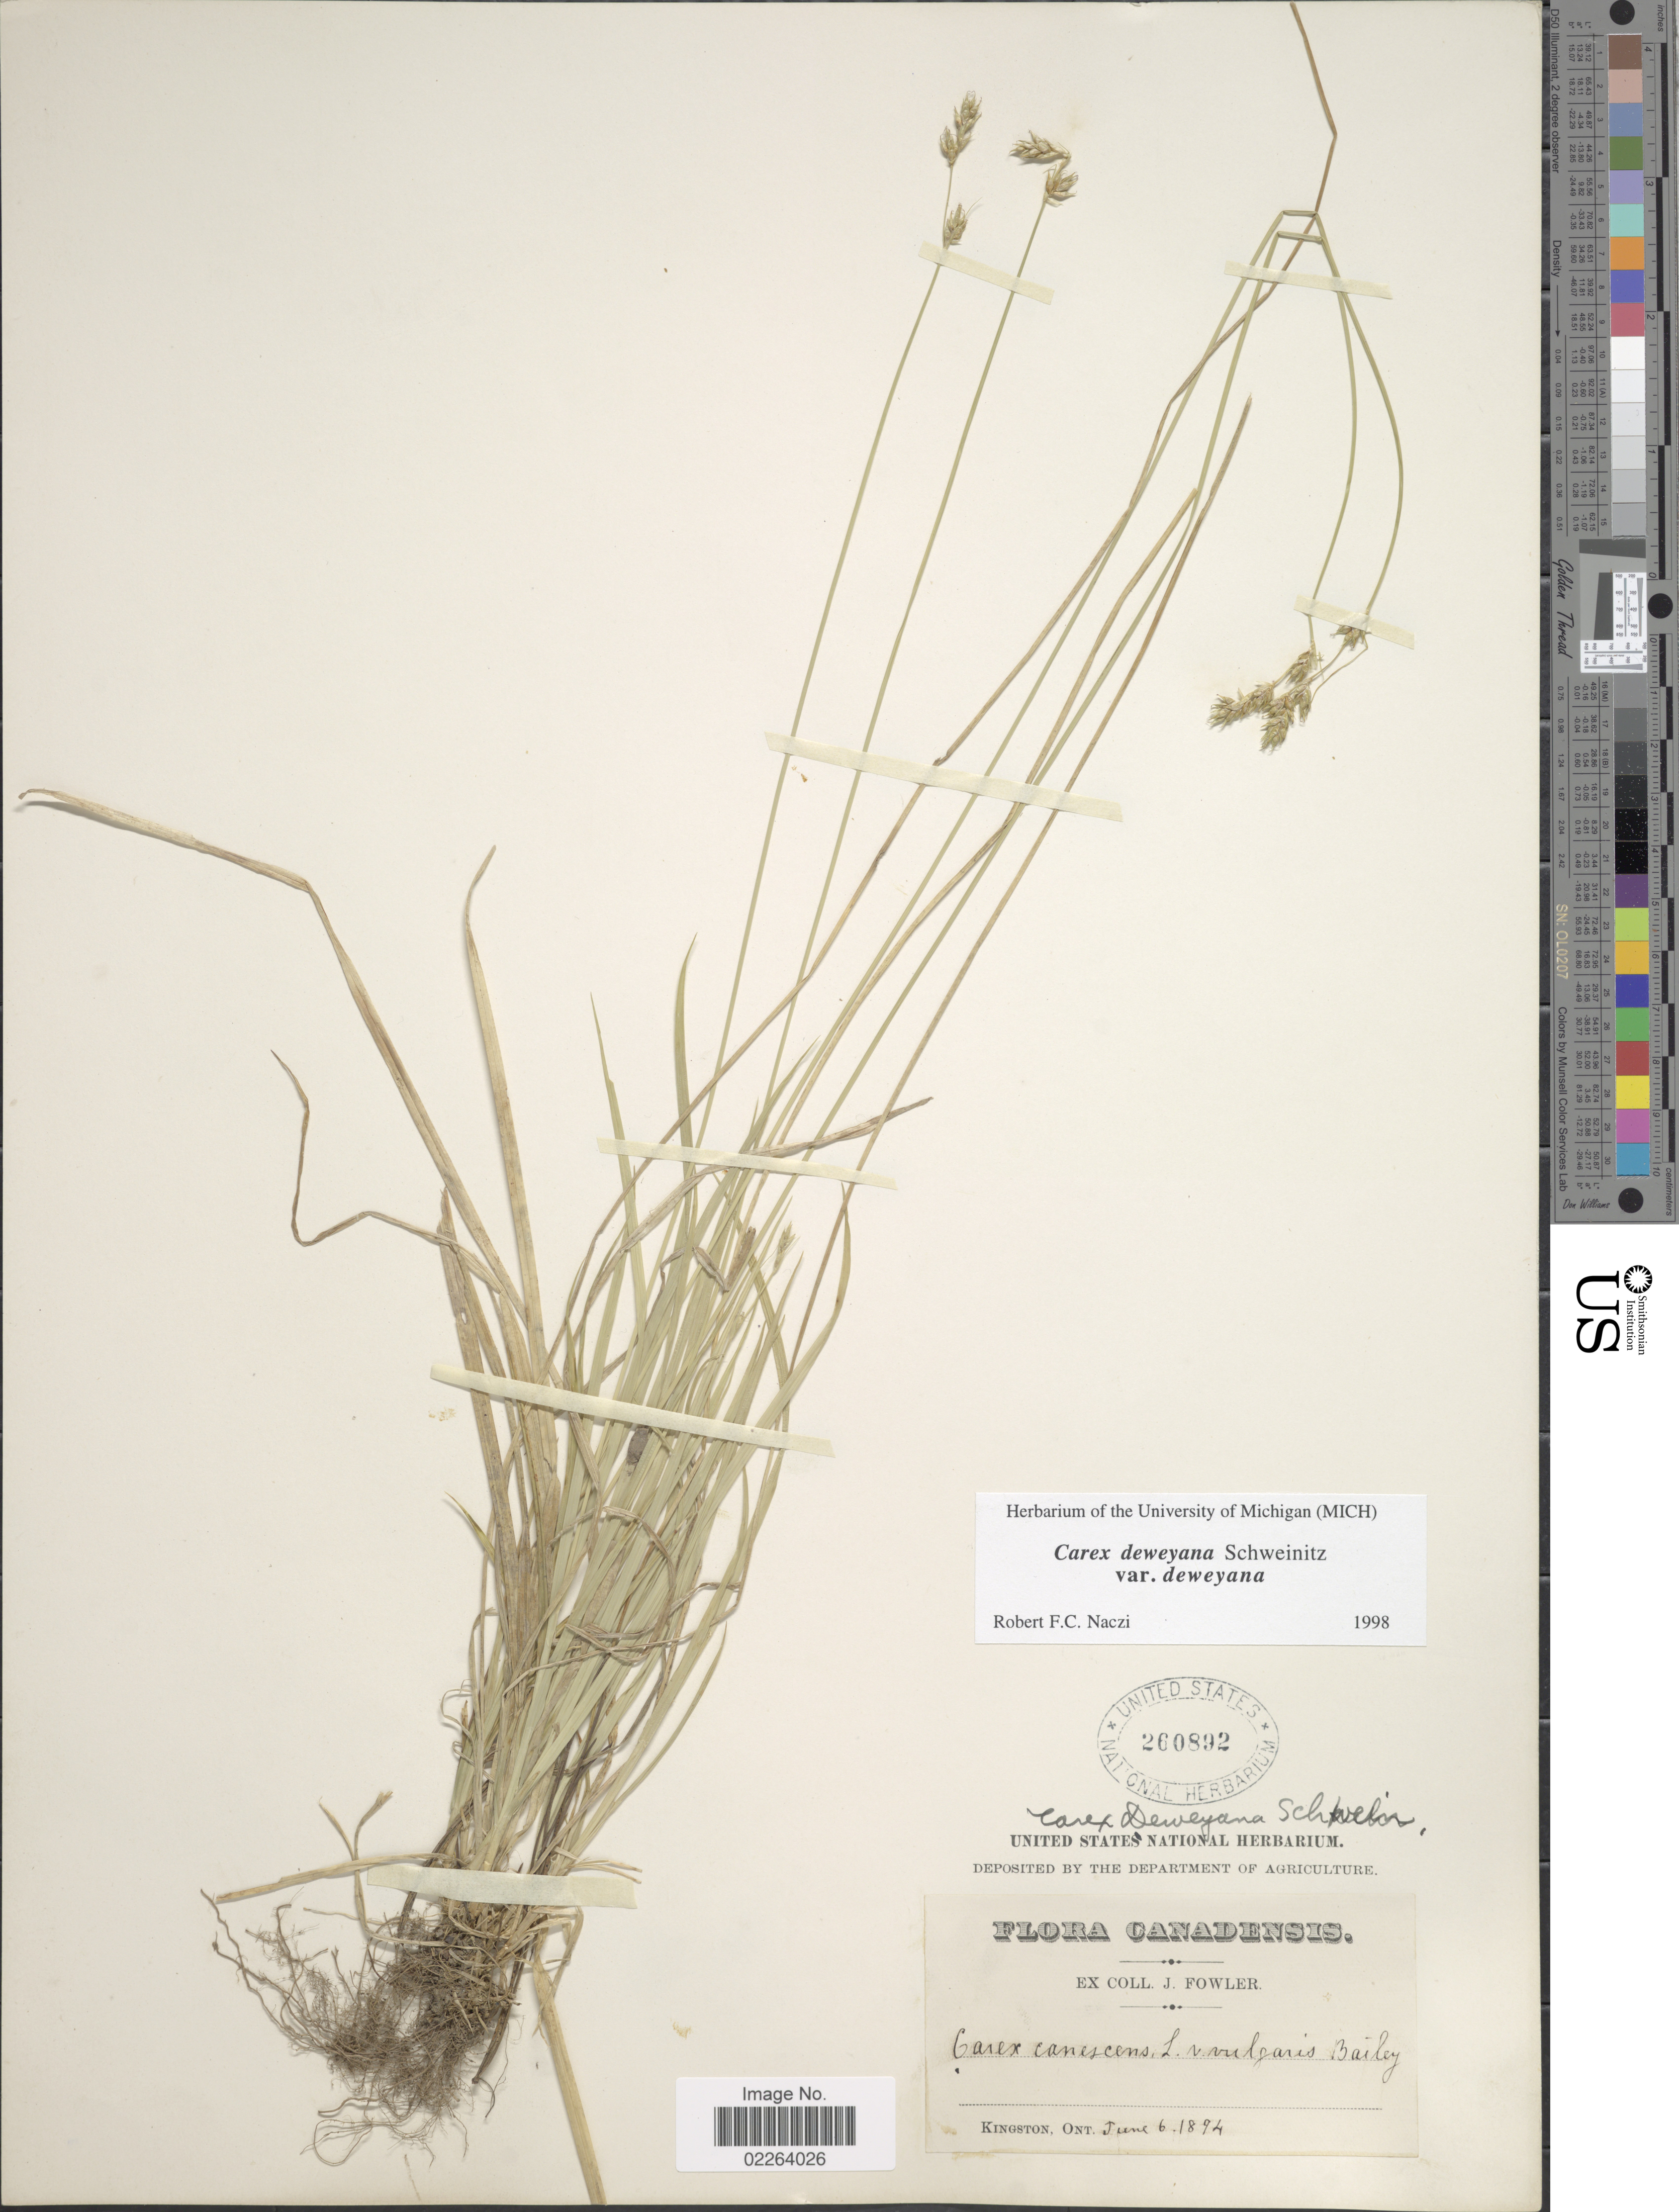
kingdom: Plantae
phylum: Tracheophyta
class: Liliopsida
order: Poales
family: Cyperaceae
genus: Carex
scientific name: Carex deweyana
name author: Schwein.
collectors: J. P. Fowler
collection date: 1894-06-06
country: Canada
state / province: Ontario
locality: Kingston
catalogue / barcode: US 260892